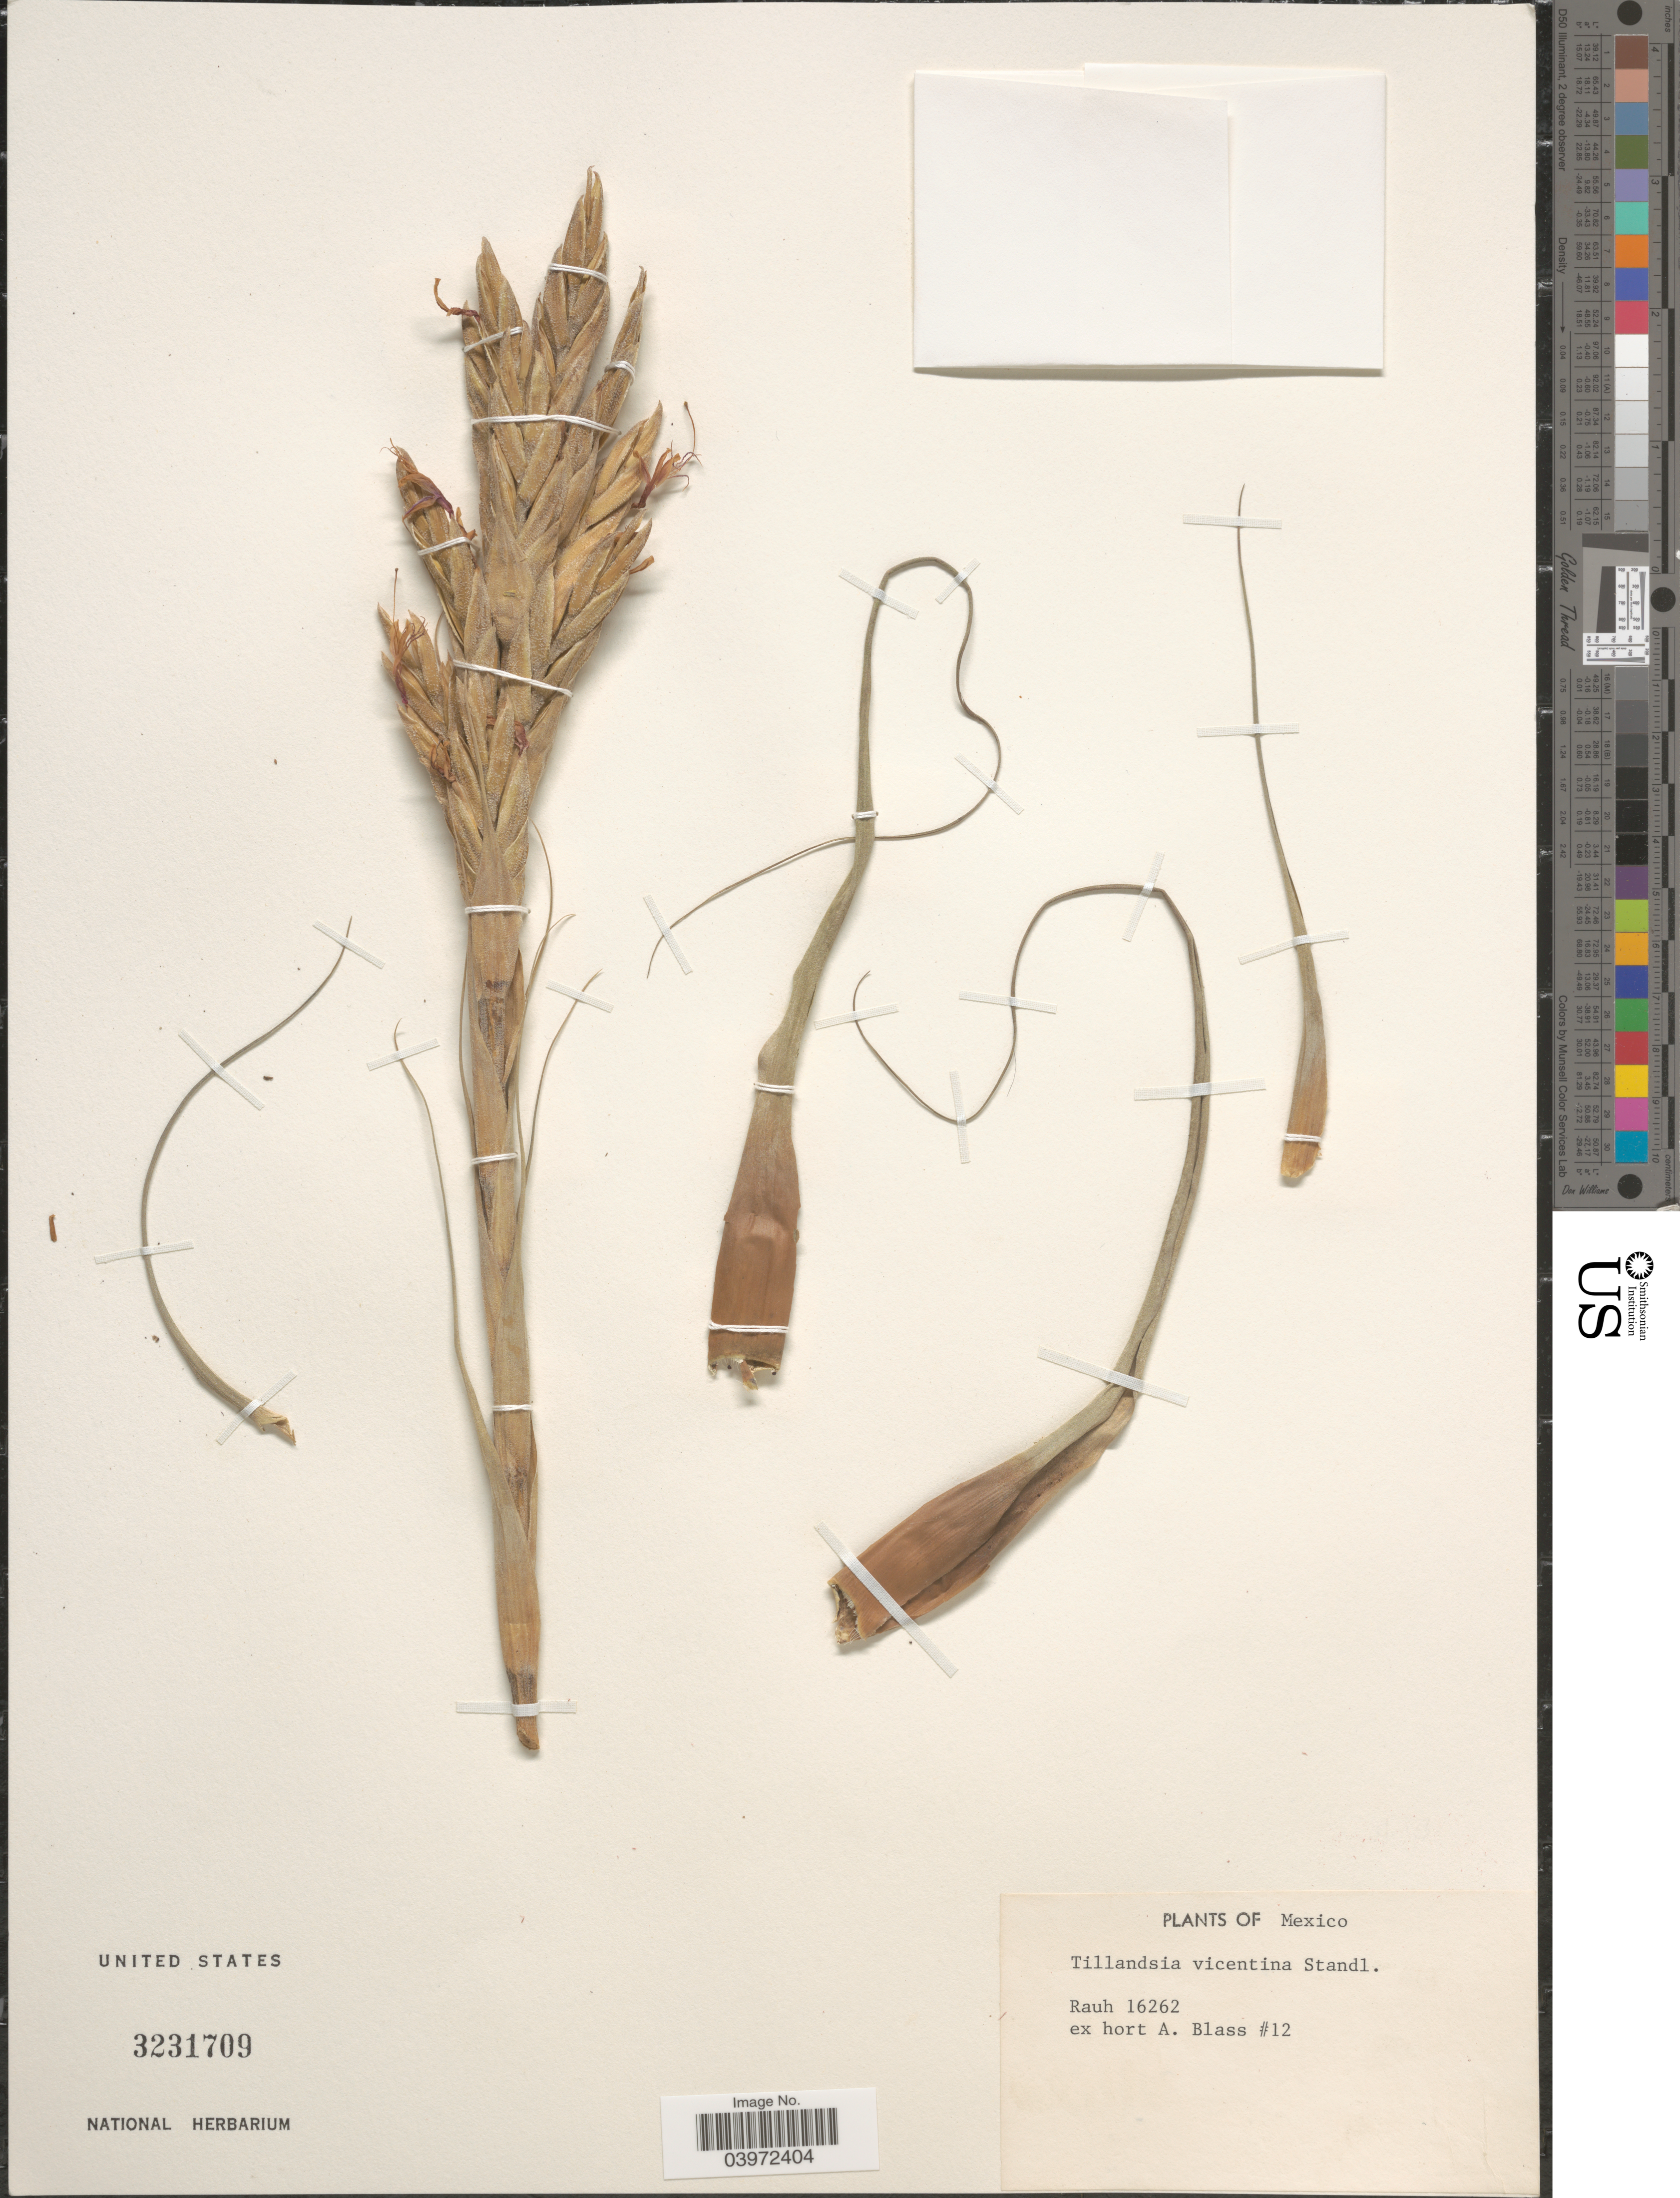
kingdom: Plantae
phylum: Tracheophyta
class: Liliopsida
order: Poales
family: Bromeliaceae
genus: Tillandsia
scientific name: Tillandsia vicentina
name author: Standl.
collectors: -. Rauh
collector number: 16262/12?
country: Mexico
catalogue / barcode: US 3231709